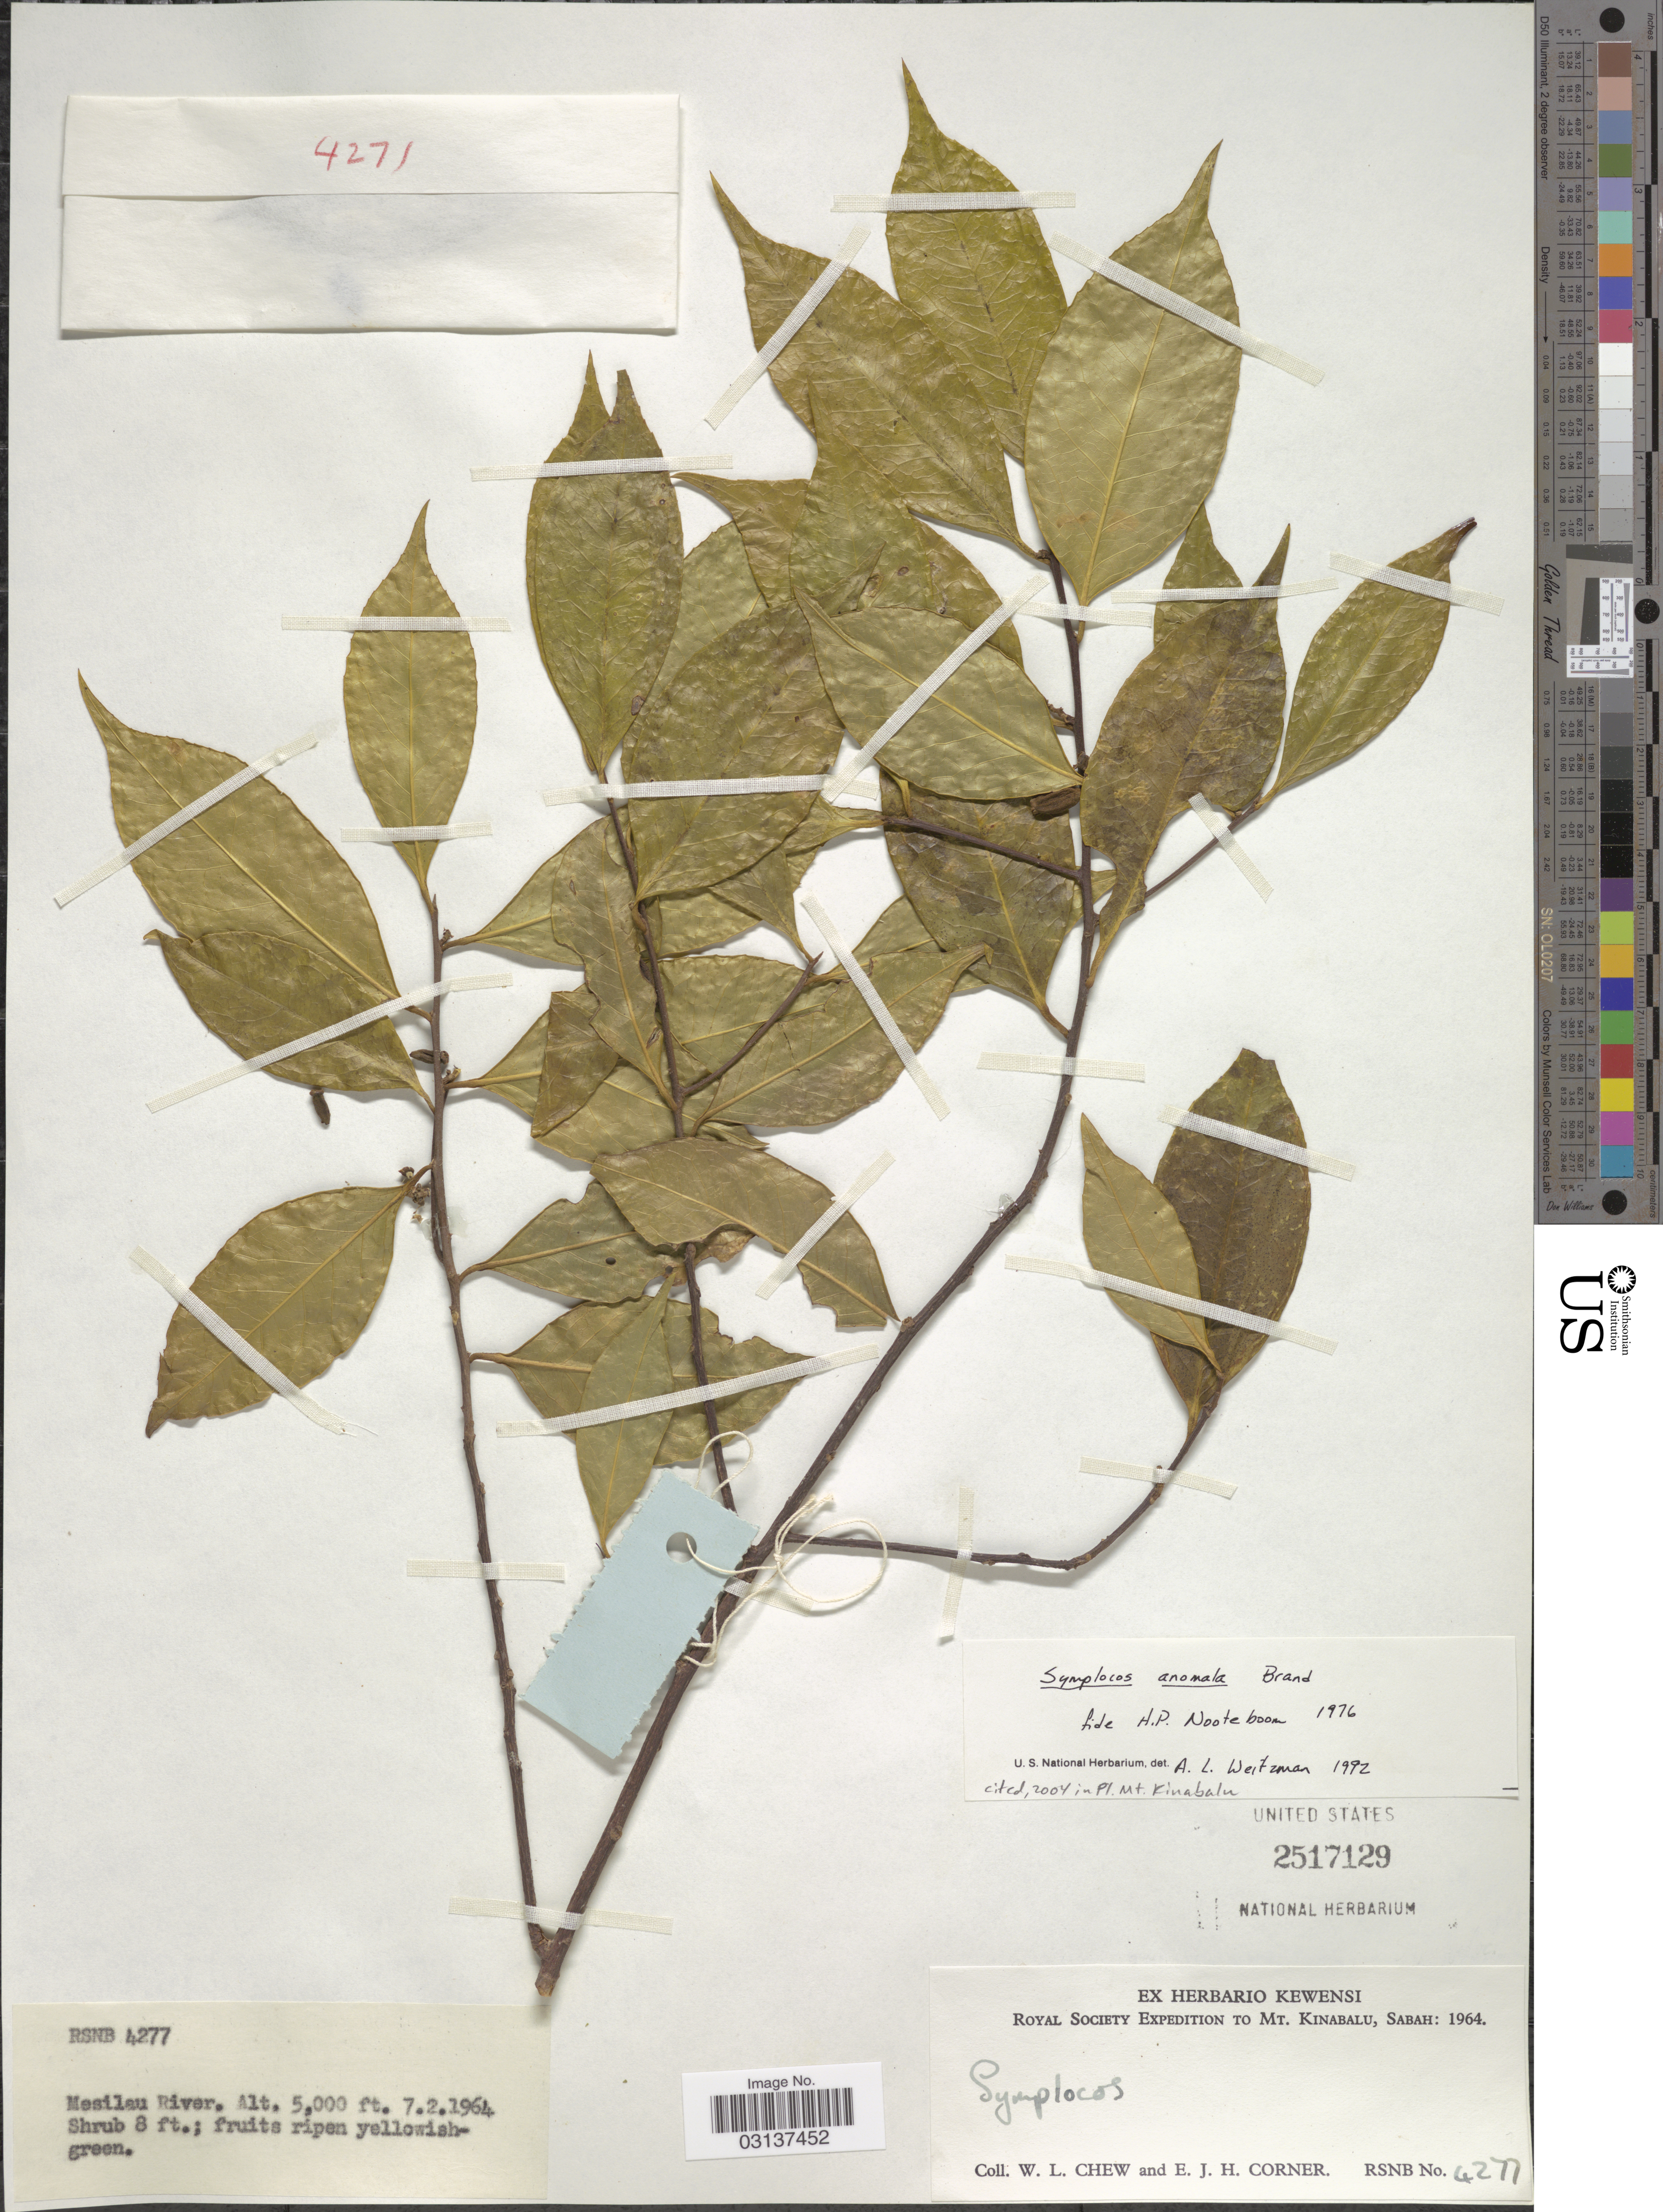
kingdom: Plantae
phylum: Tracheophyta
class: Magnoliopsida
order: Ericales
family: Symplocaceae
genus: Symplocos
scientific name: Symplocos anomala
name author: Brand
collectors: W. Chew & E. Corner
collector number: RSNB4277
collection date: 1964-02-07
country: Malaysia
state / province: Sabah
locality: Mt. Kinabalu, Mesilau River.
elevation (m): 1524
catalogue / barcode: US 2517129